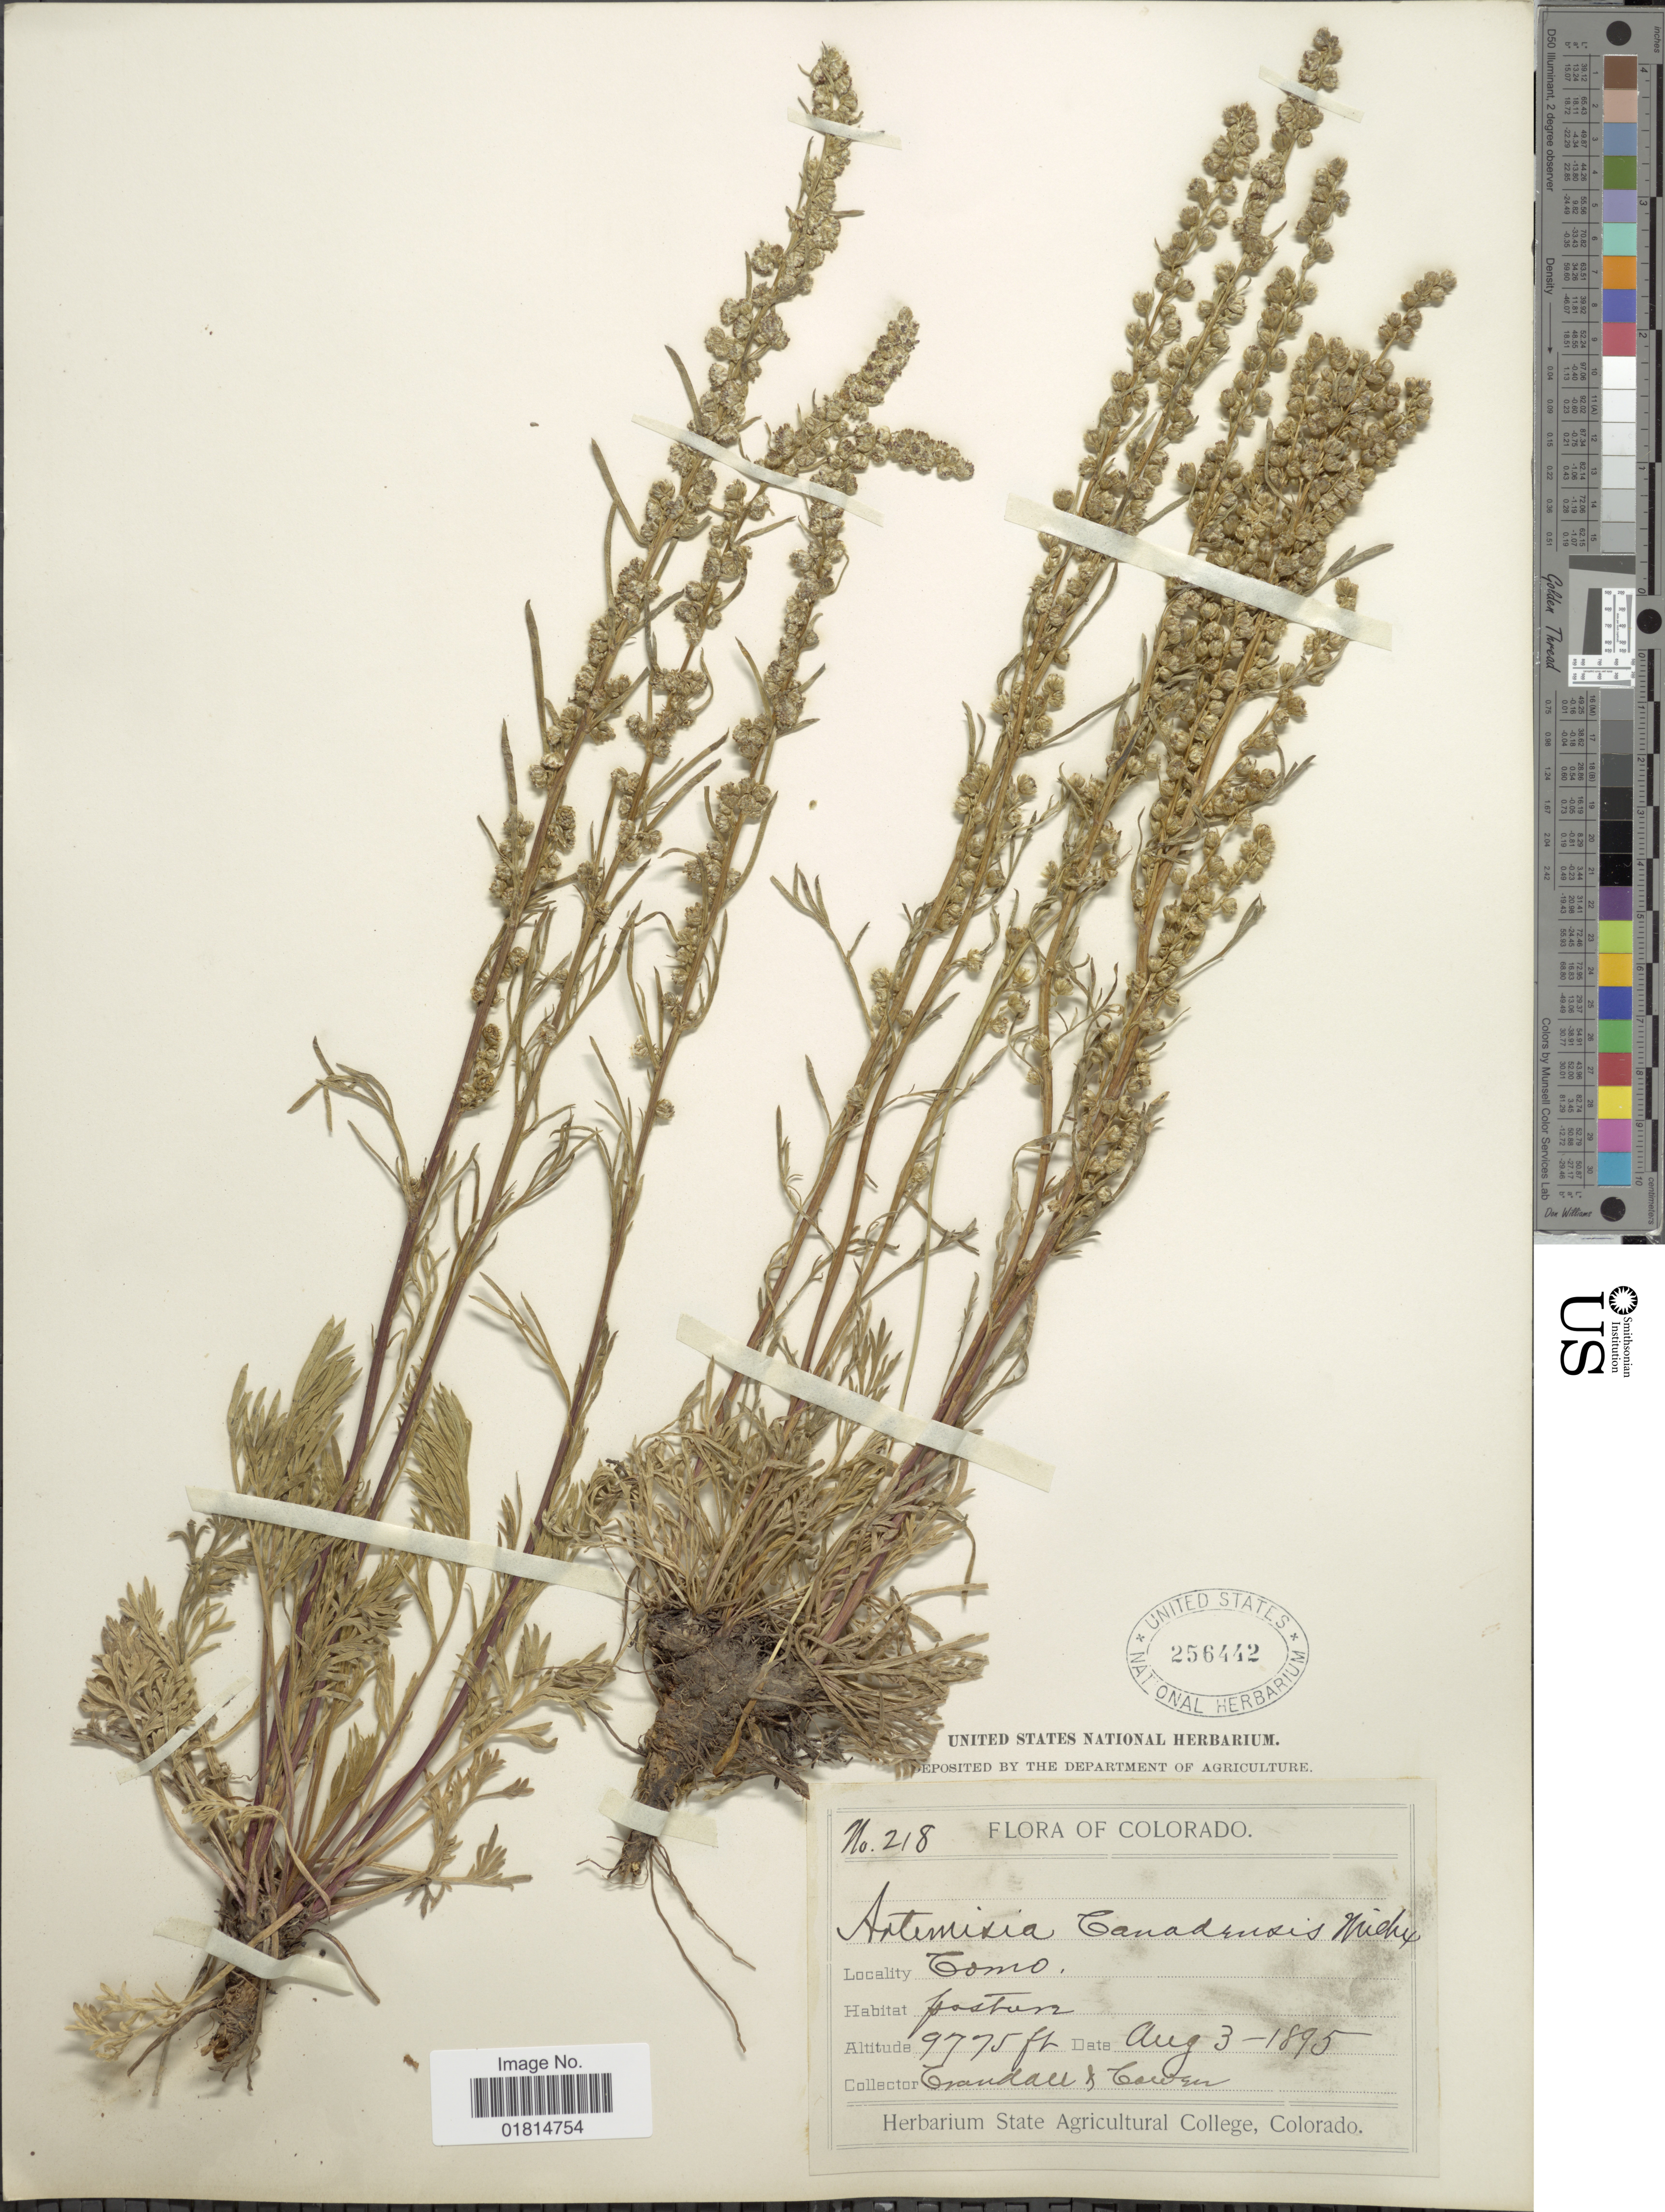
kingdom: Plantae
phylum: Tracheophyta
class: Magnoliopsida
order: Asterales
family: Asteraceae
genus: Artemisia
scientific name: Artemisia camporum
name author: Rydb.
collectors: -. Crandall & -. Cowen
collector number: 218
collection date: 1895-08-03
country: United States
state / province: Colorado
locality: Como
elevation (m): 2979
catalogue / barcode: US 256442